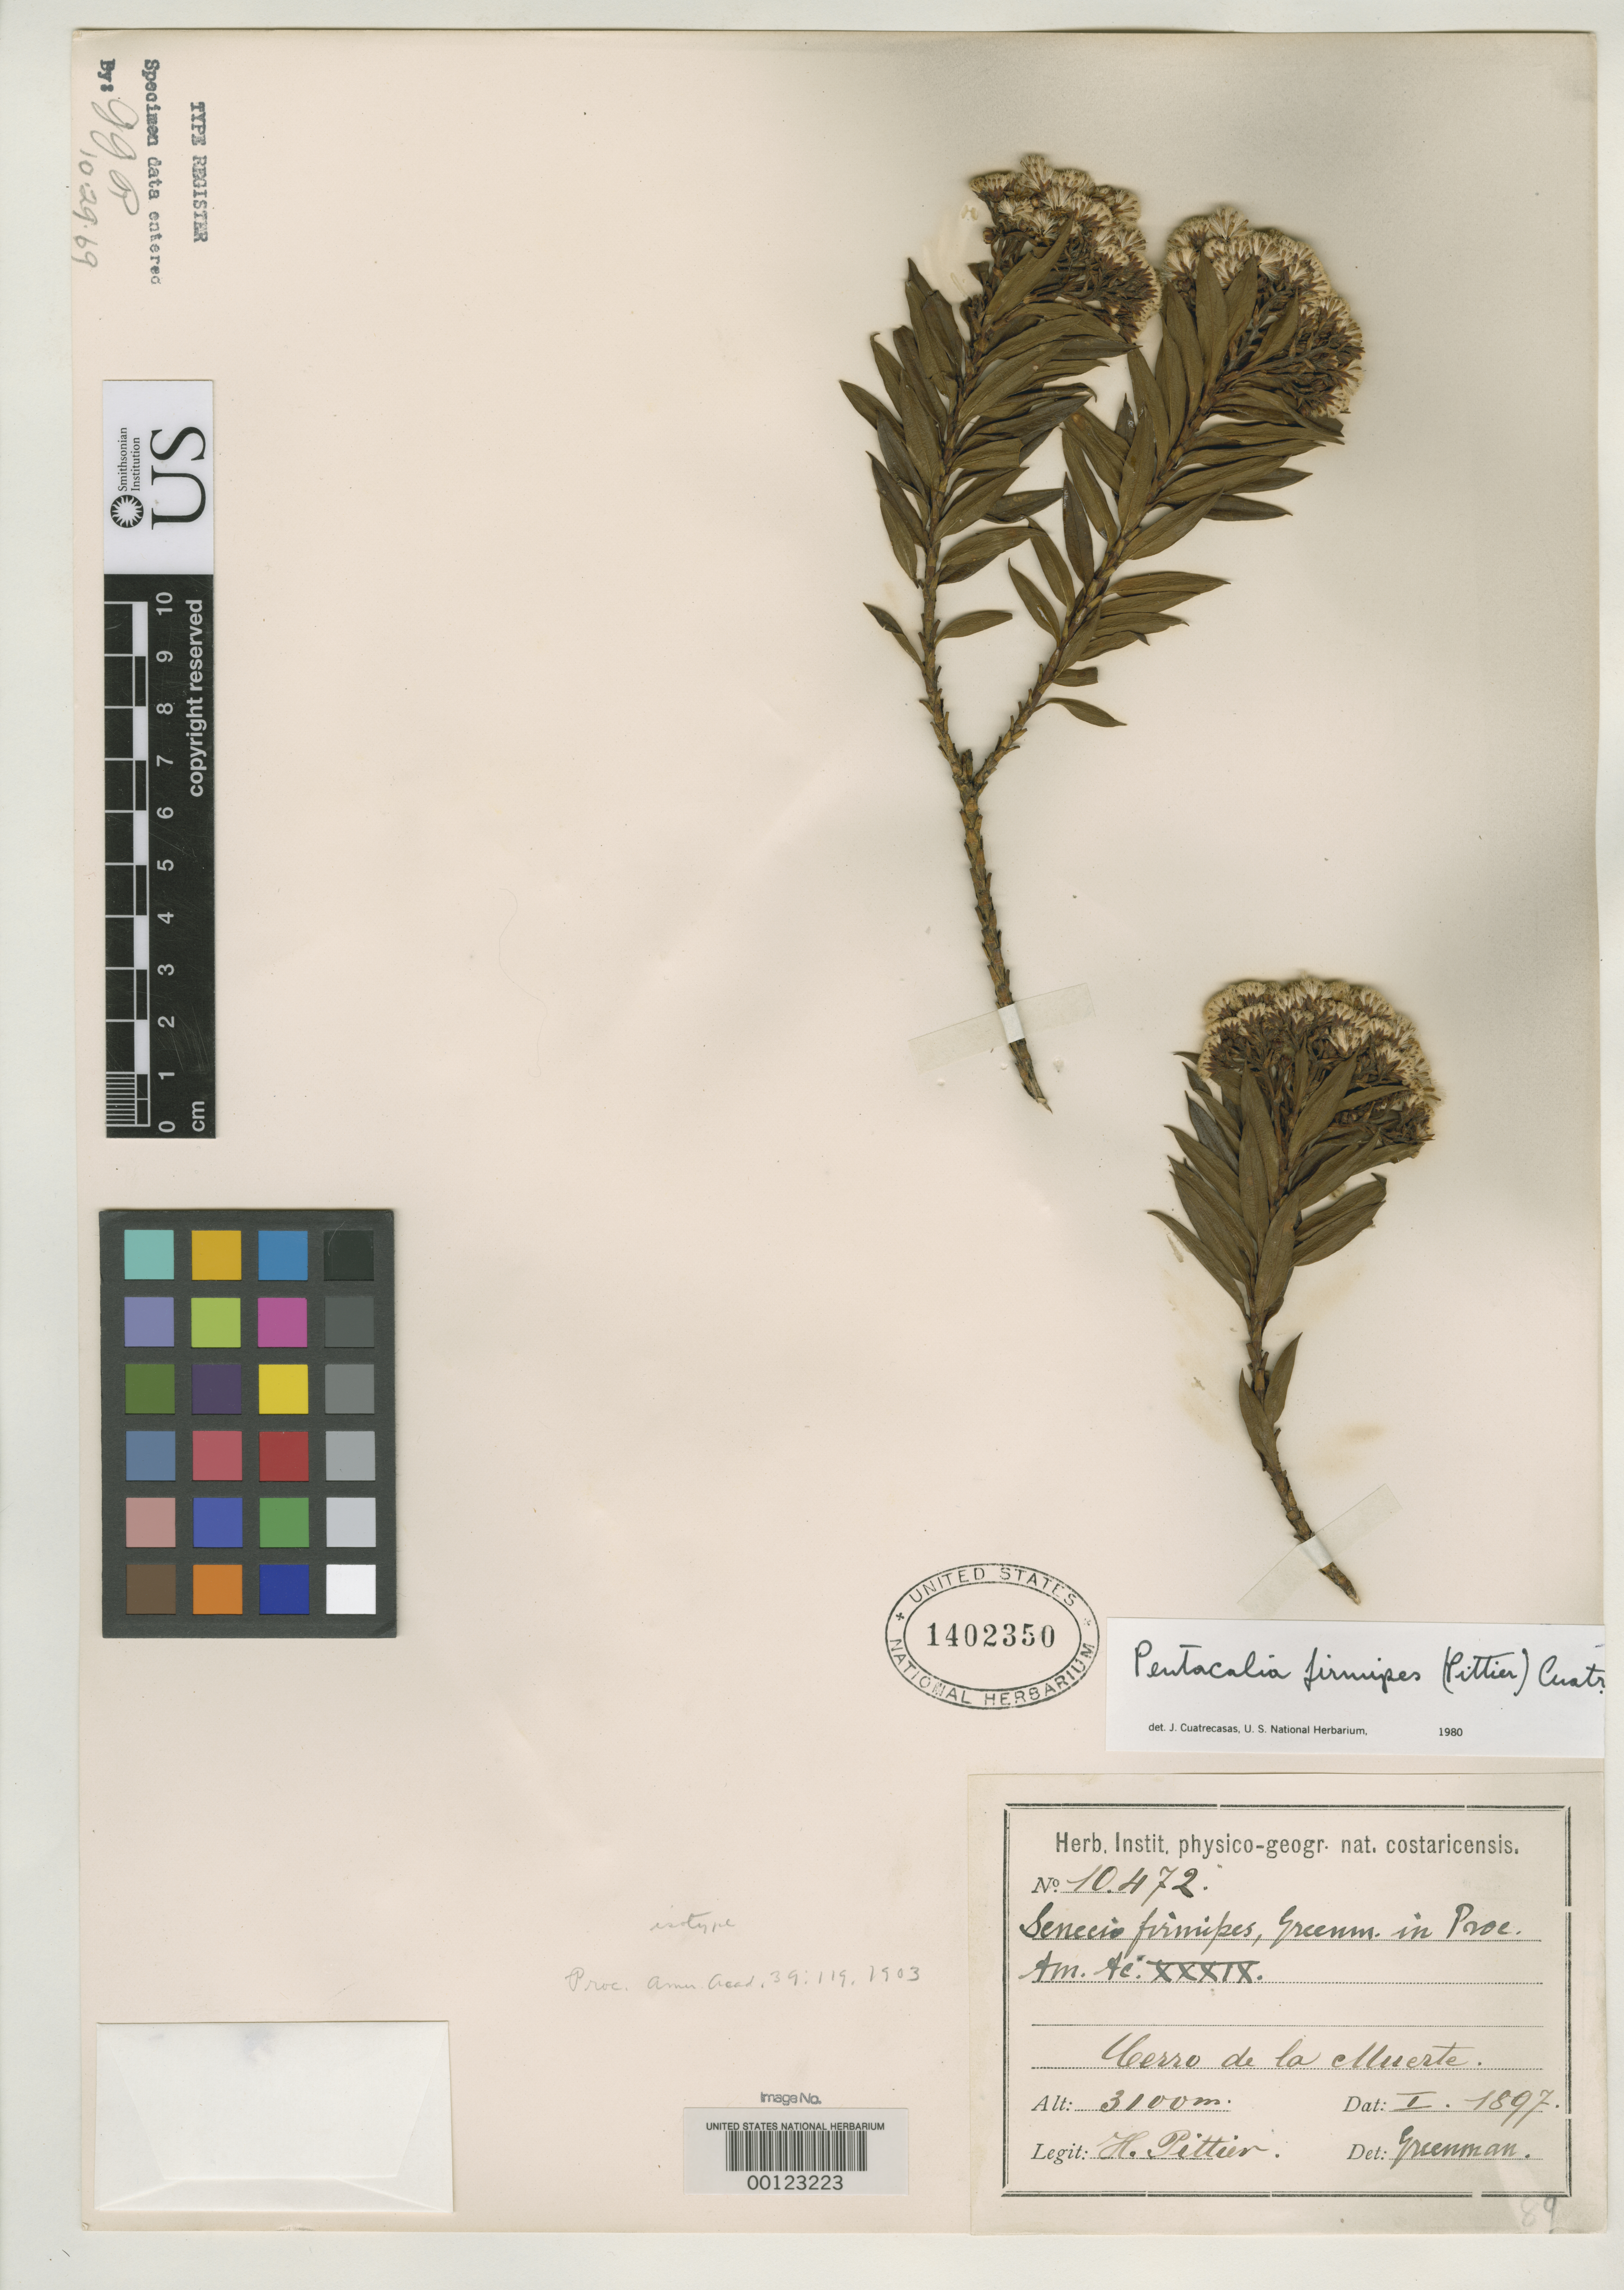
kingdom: Plantae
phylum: Tracheophyta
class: Magnoliopsida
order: Asterales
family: Asteraceae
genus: Senecio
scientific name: Senecio firmipes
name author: Greenm.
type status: Isotype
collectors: H. F. Pittier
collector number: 10472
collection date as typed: Jan 1897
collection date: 1897-01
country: Costa Rica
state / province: Cartago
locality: Cerro de La Muerte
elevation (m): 3100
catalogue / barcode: US 1402350